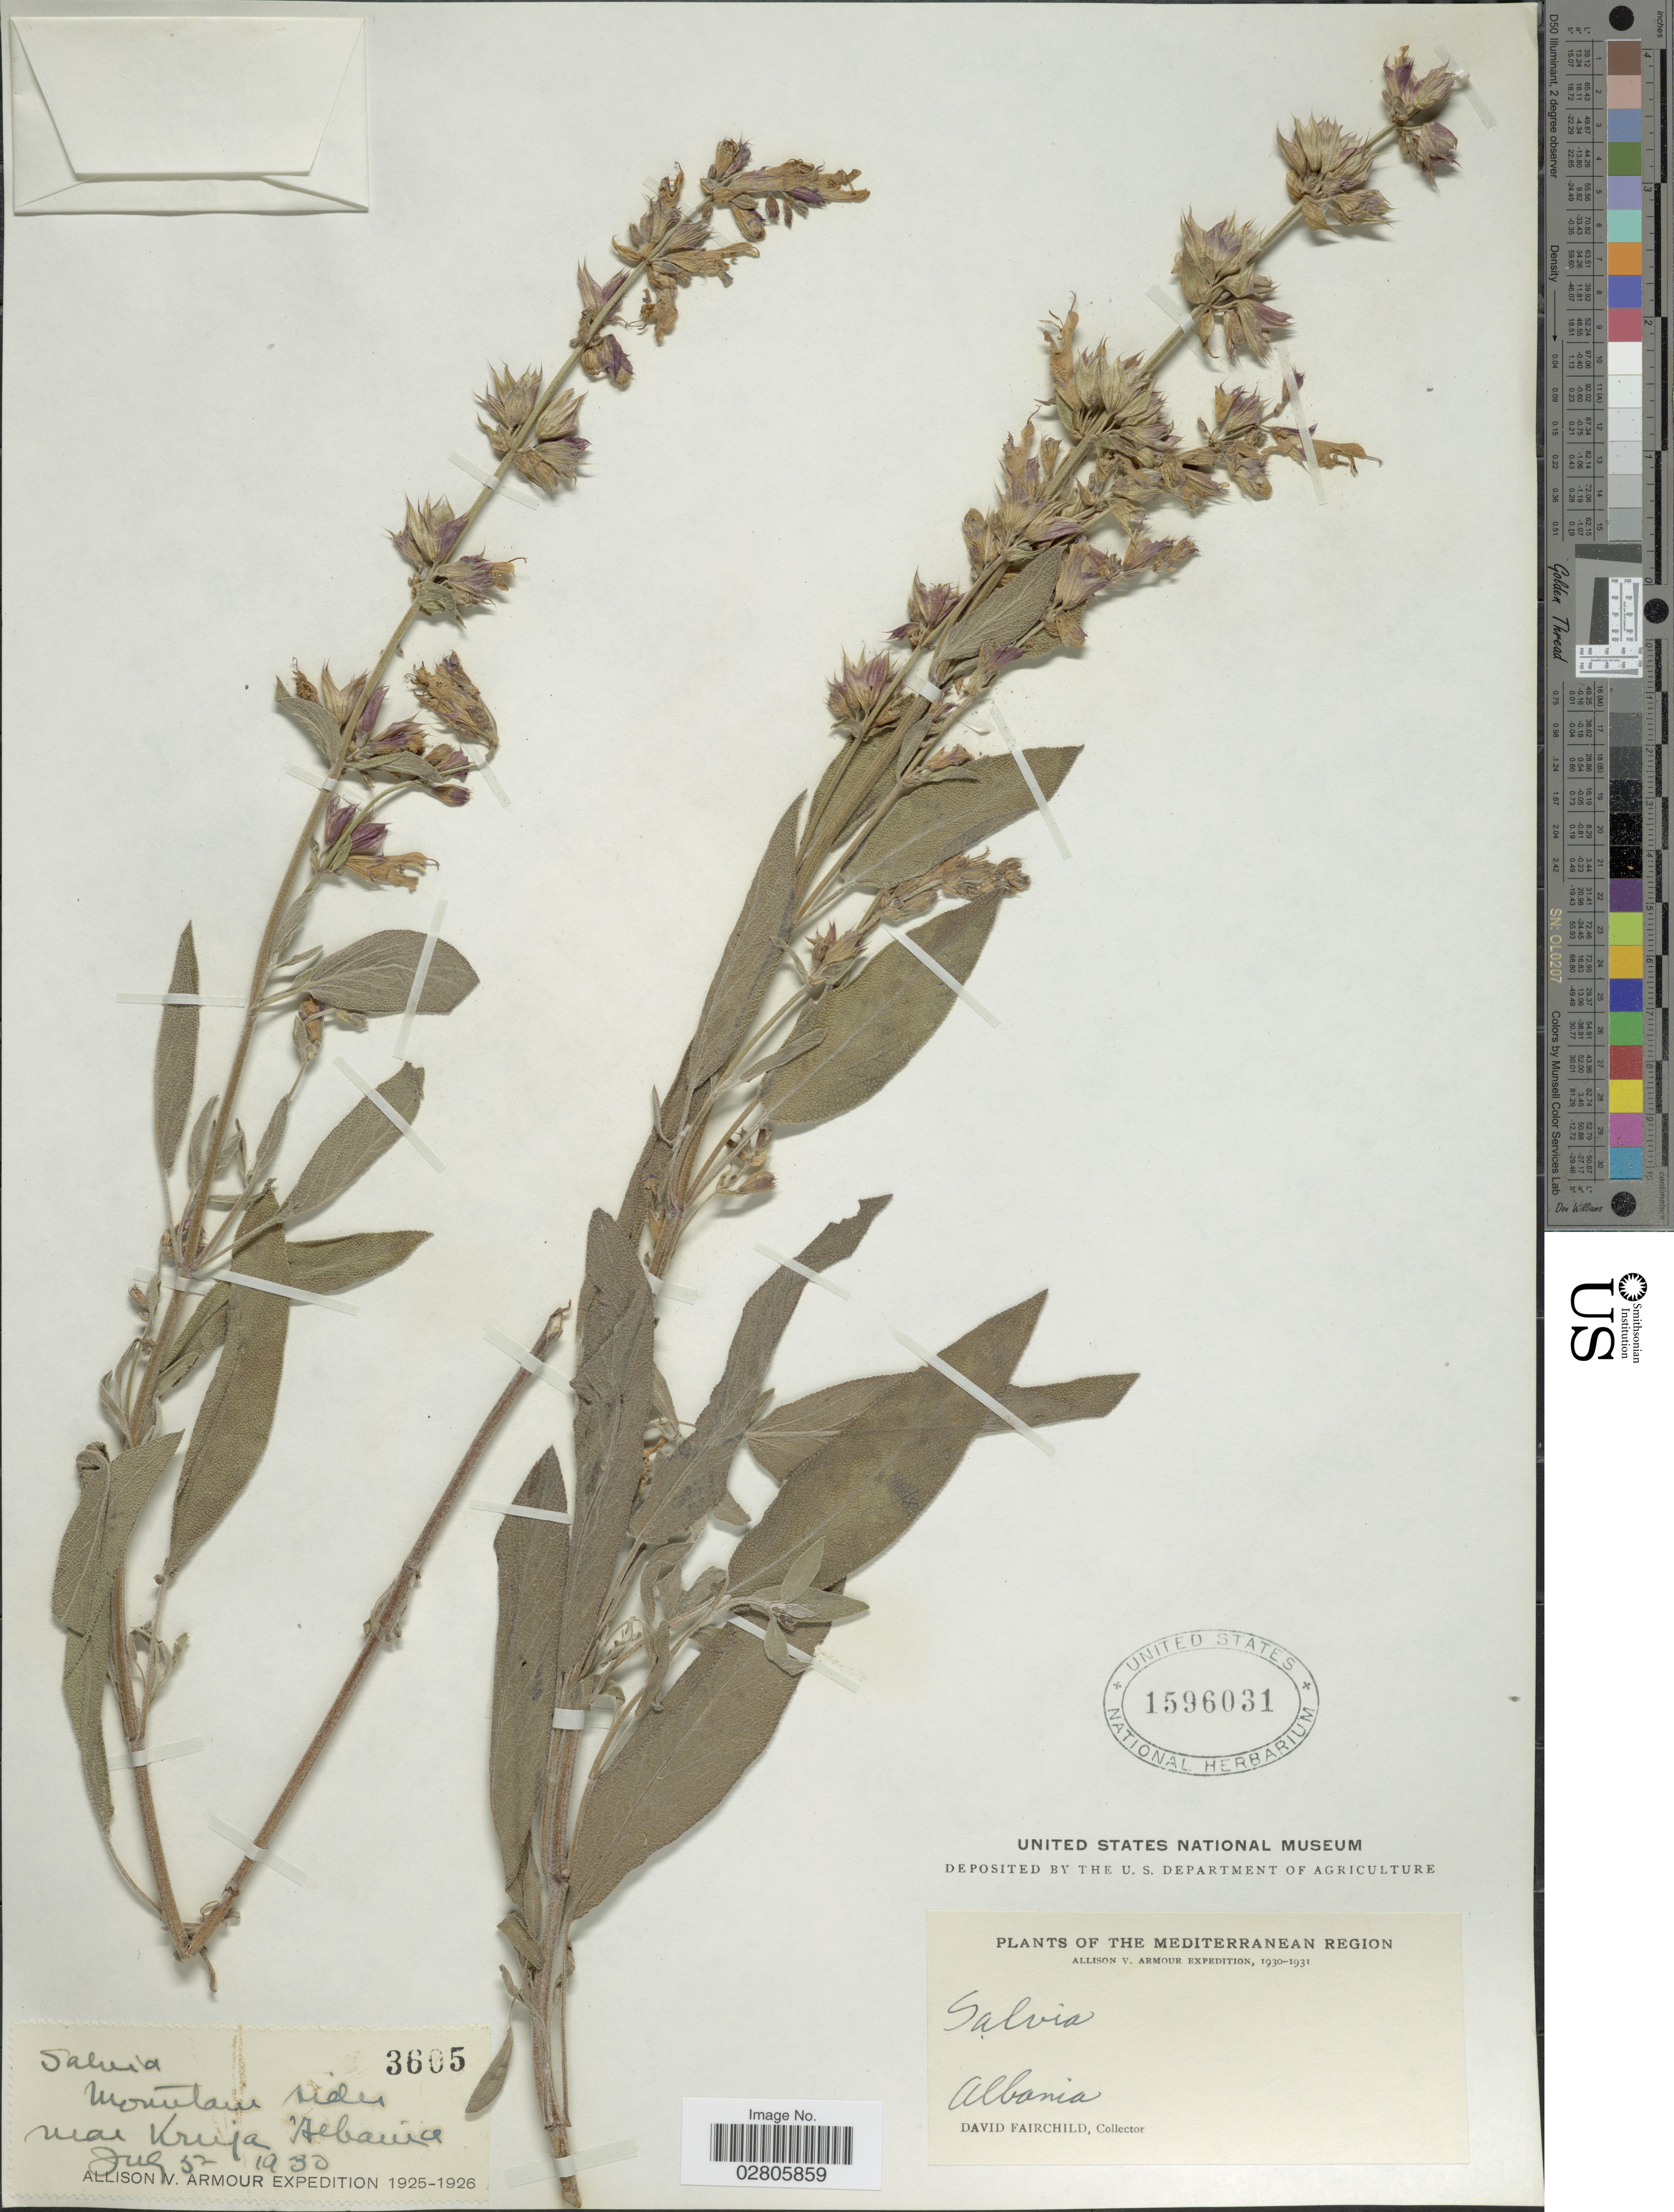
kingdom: Plantae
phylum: Tracheophyta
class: Magnoliopsida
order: Lamiales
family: Lamiaceae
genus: Salvia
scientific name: Salvia sp.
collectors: D. Fairchild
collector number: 3605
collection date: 1930-07-05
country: Albania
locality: Mediterranean Region. Mountain sides near Kriya Albania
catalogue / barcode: US 1596031